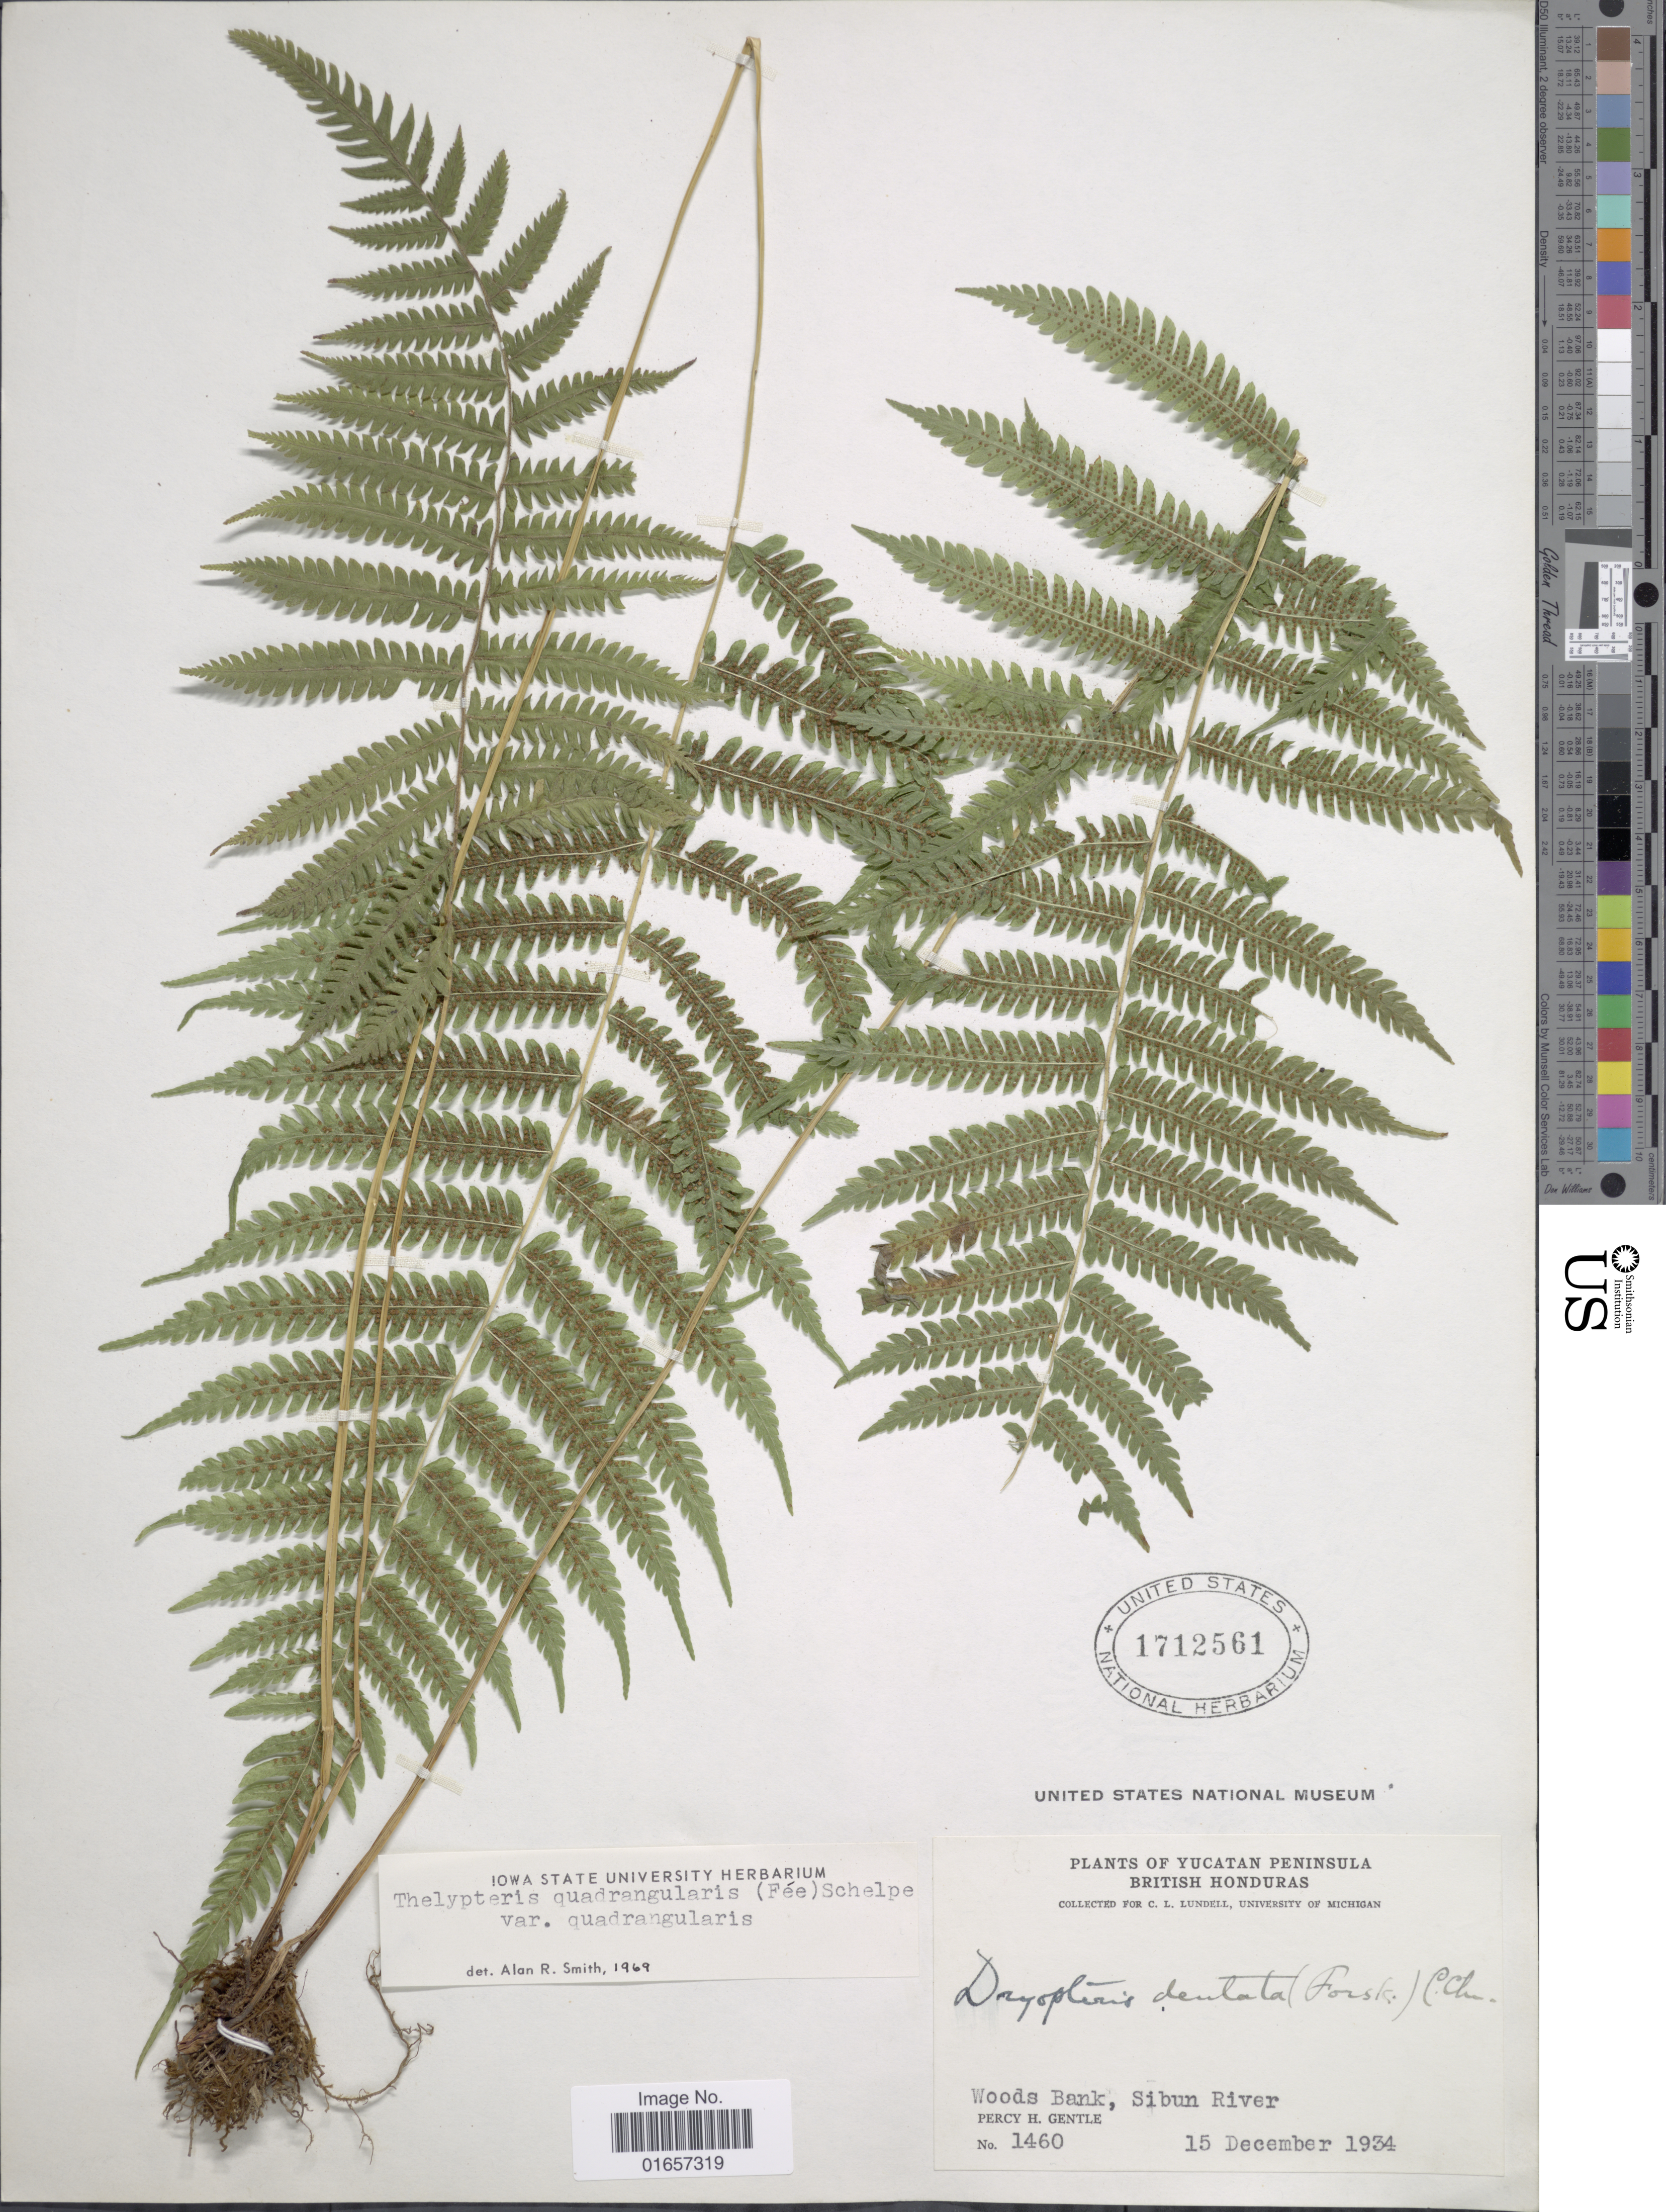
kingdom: Plantae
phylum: Tracheophyta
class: Polypodiopsida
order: Polypodiales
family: Thelypteridaceae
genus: Christella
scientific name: Christella hispidula var. hispidula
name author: (Decne.) Holttum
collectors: P. H. Gentle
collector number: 1460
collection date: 1934-12-15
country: Belize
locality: British Honduras, woods bank, Sibun River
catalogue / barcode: US 1712561